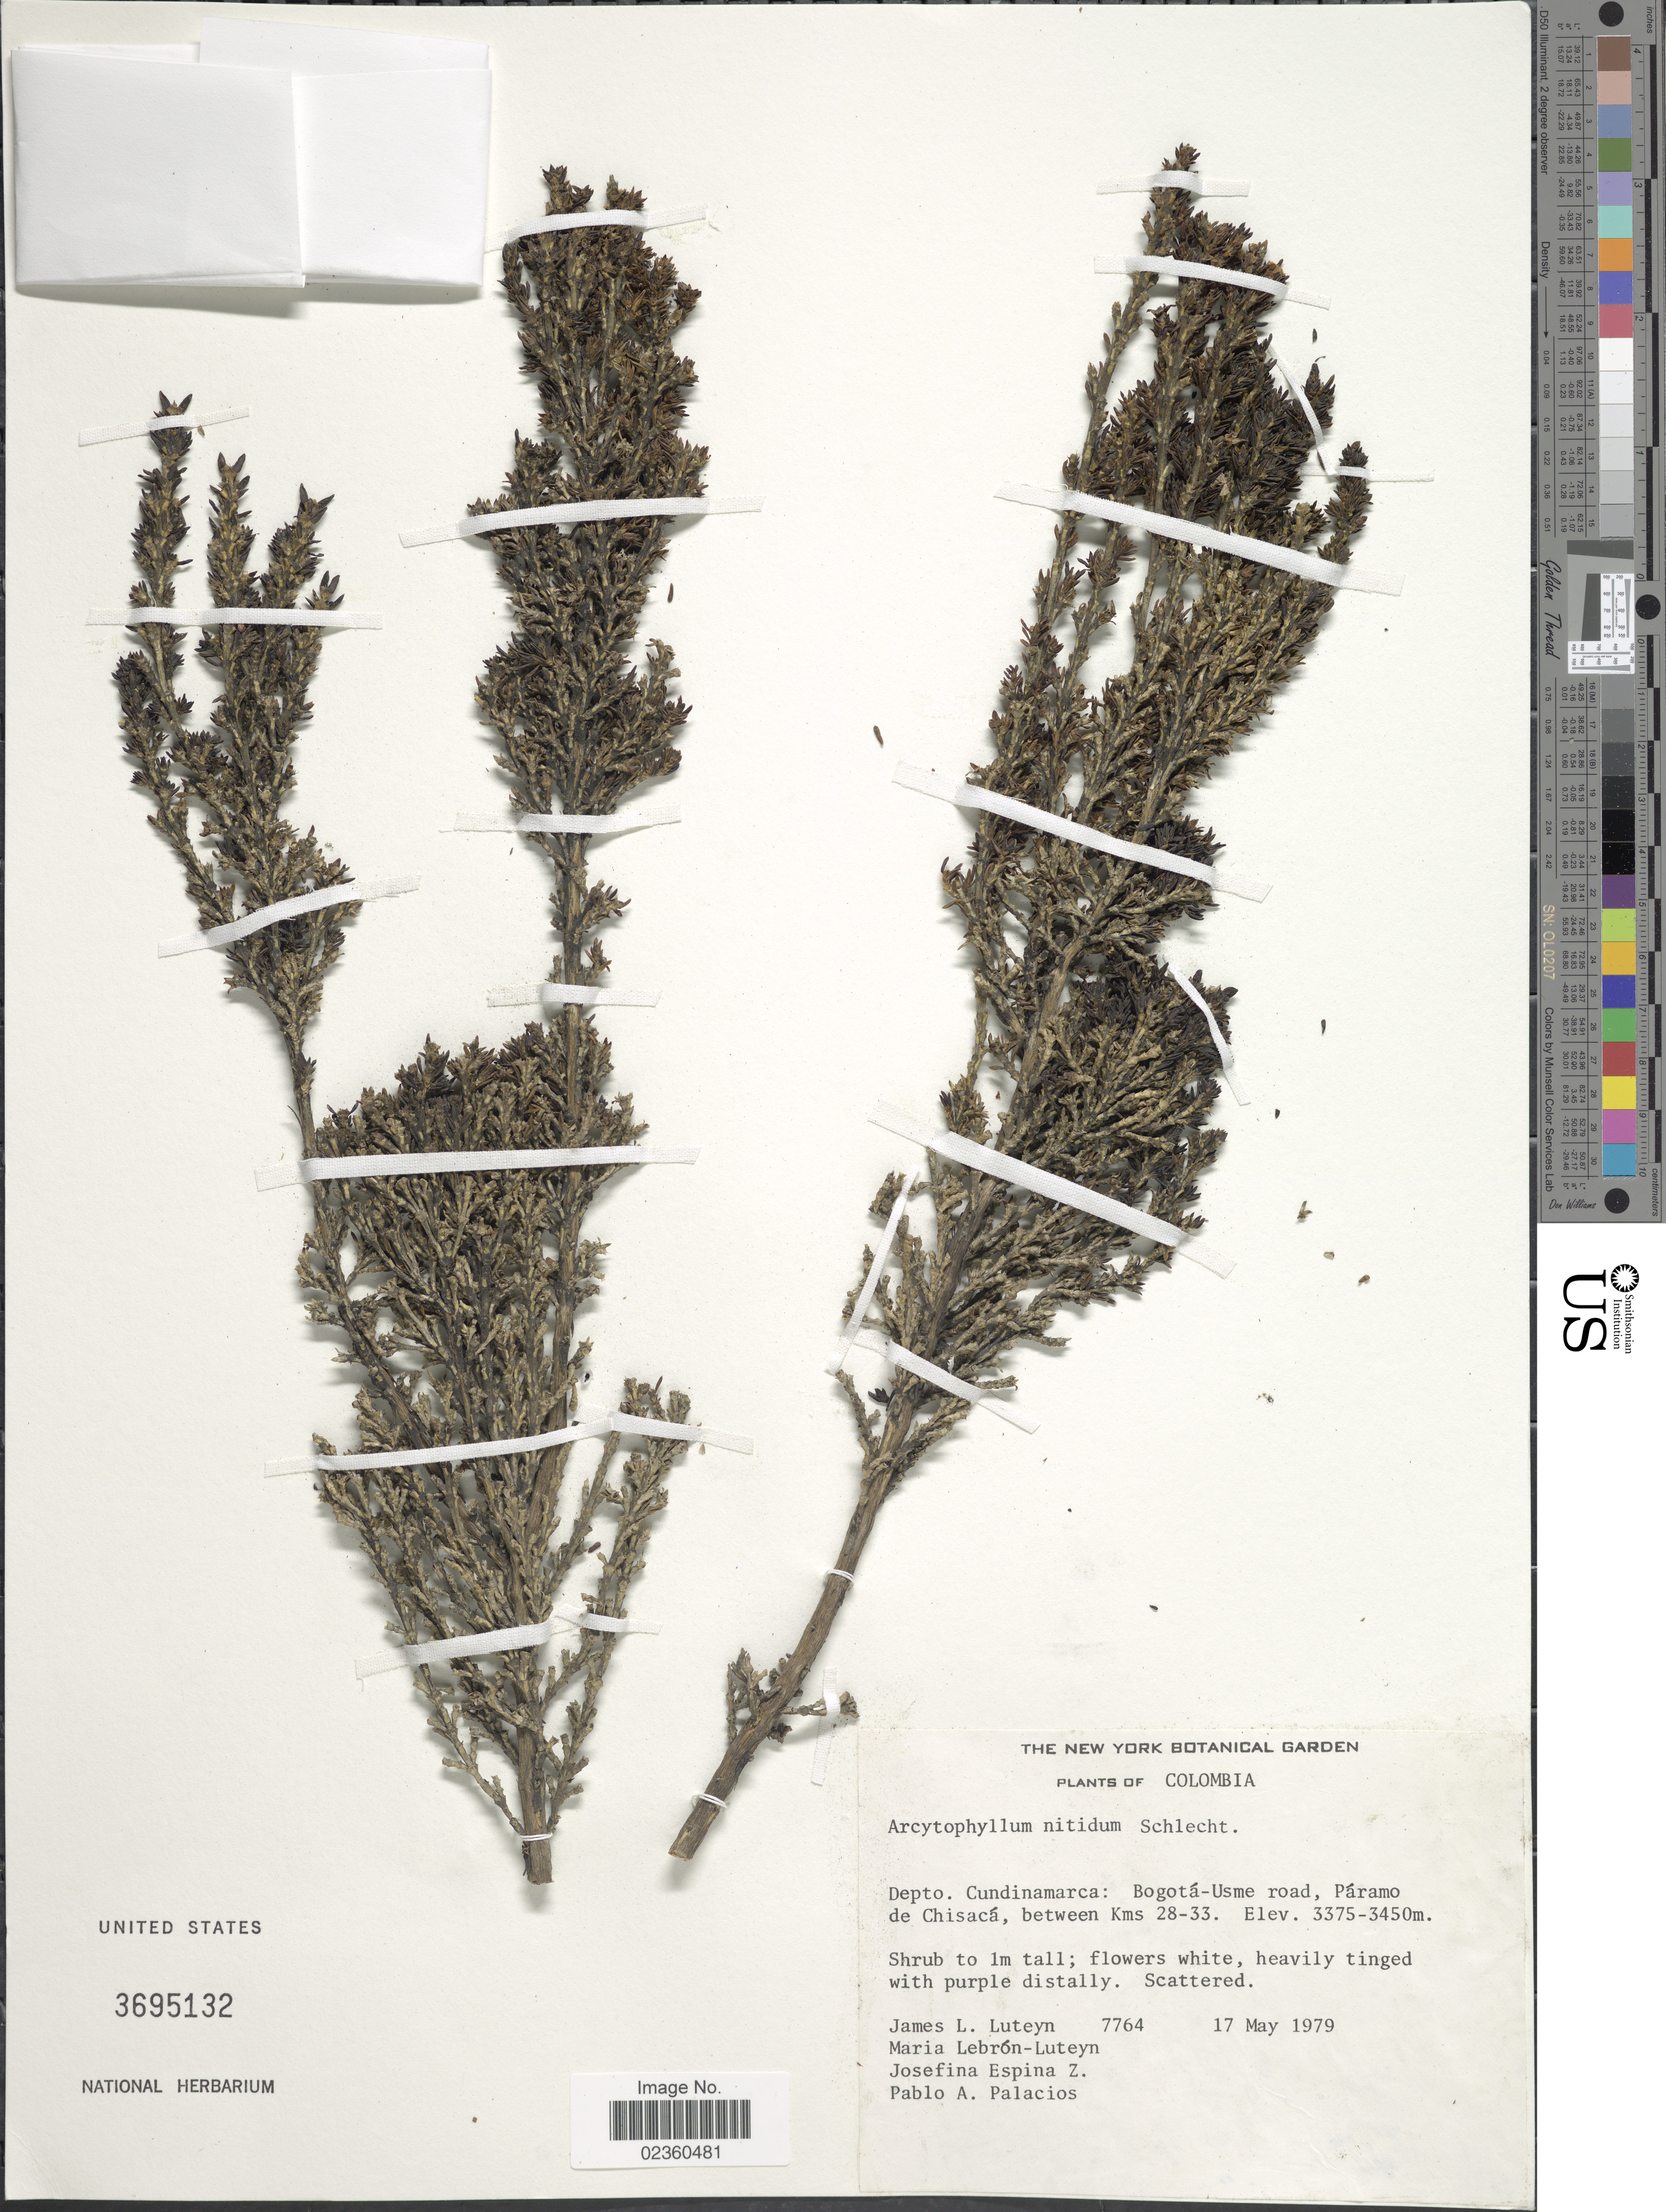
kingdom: Plantae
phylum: Tracheophyta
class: Magnoliopsida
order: Gentianales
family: Rubiaceae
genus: Arcytophyllum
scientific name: Arcytophyllum nitidum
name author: (Kunth) Schltdl.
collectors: J. L. Luteyn, M. L. Lebrón-Luteyn, J. Espina Z. & P. Palacios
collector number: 7764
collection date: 1979-05-17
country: Colombia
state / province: Cundinamarca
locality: Depto. Cundinamarca: Bogotá-Usme road, Páramo de Chisacá, between Kms 28-33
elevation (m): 3375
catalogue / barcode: US 3695132